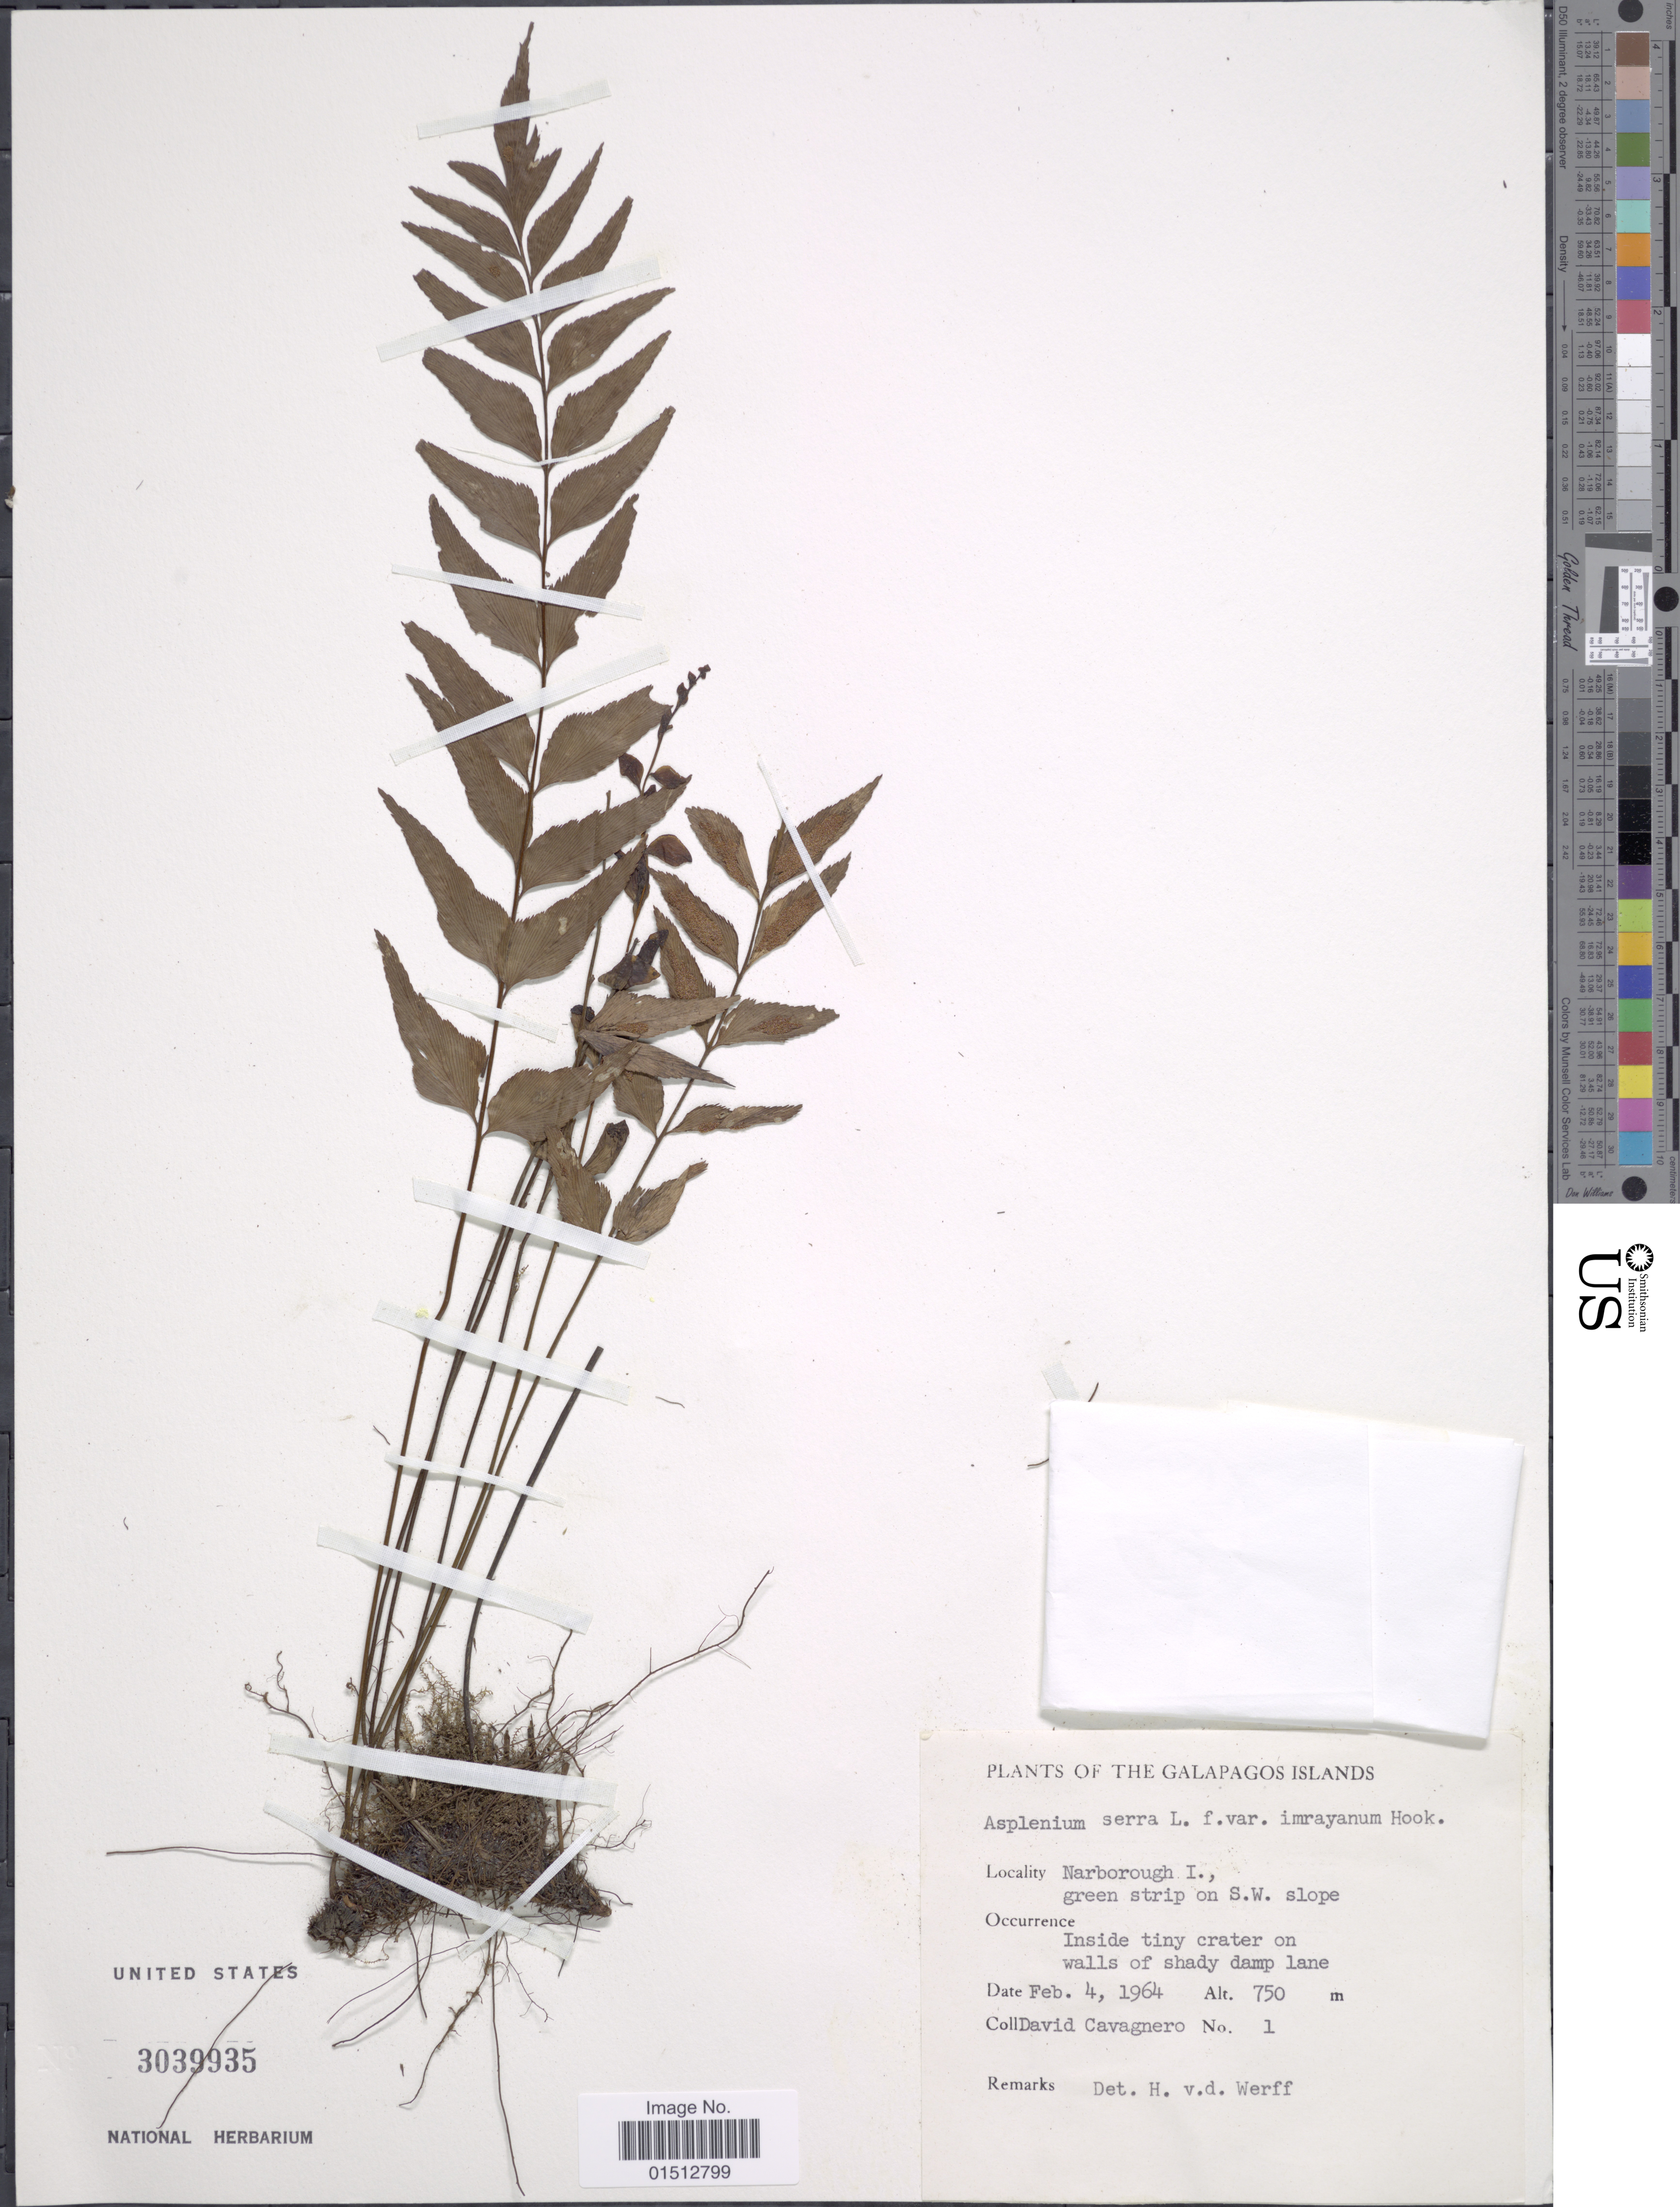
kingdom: Plantae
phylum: Tracheophyta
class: Polypodiopsida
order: Polypodiales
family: Aspleniaceae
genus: Asplenium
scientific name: Asplenium serra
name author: Langsd. & Fisch.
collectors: D. Cavagnaro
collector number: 1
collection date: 1964-02-04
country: Ecuador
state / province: Colón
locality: Galapagos Islands, Narborough I., green strip on S.W. slope.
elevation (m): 750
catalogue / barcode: US 3039935